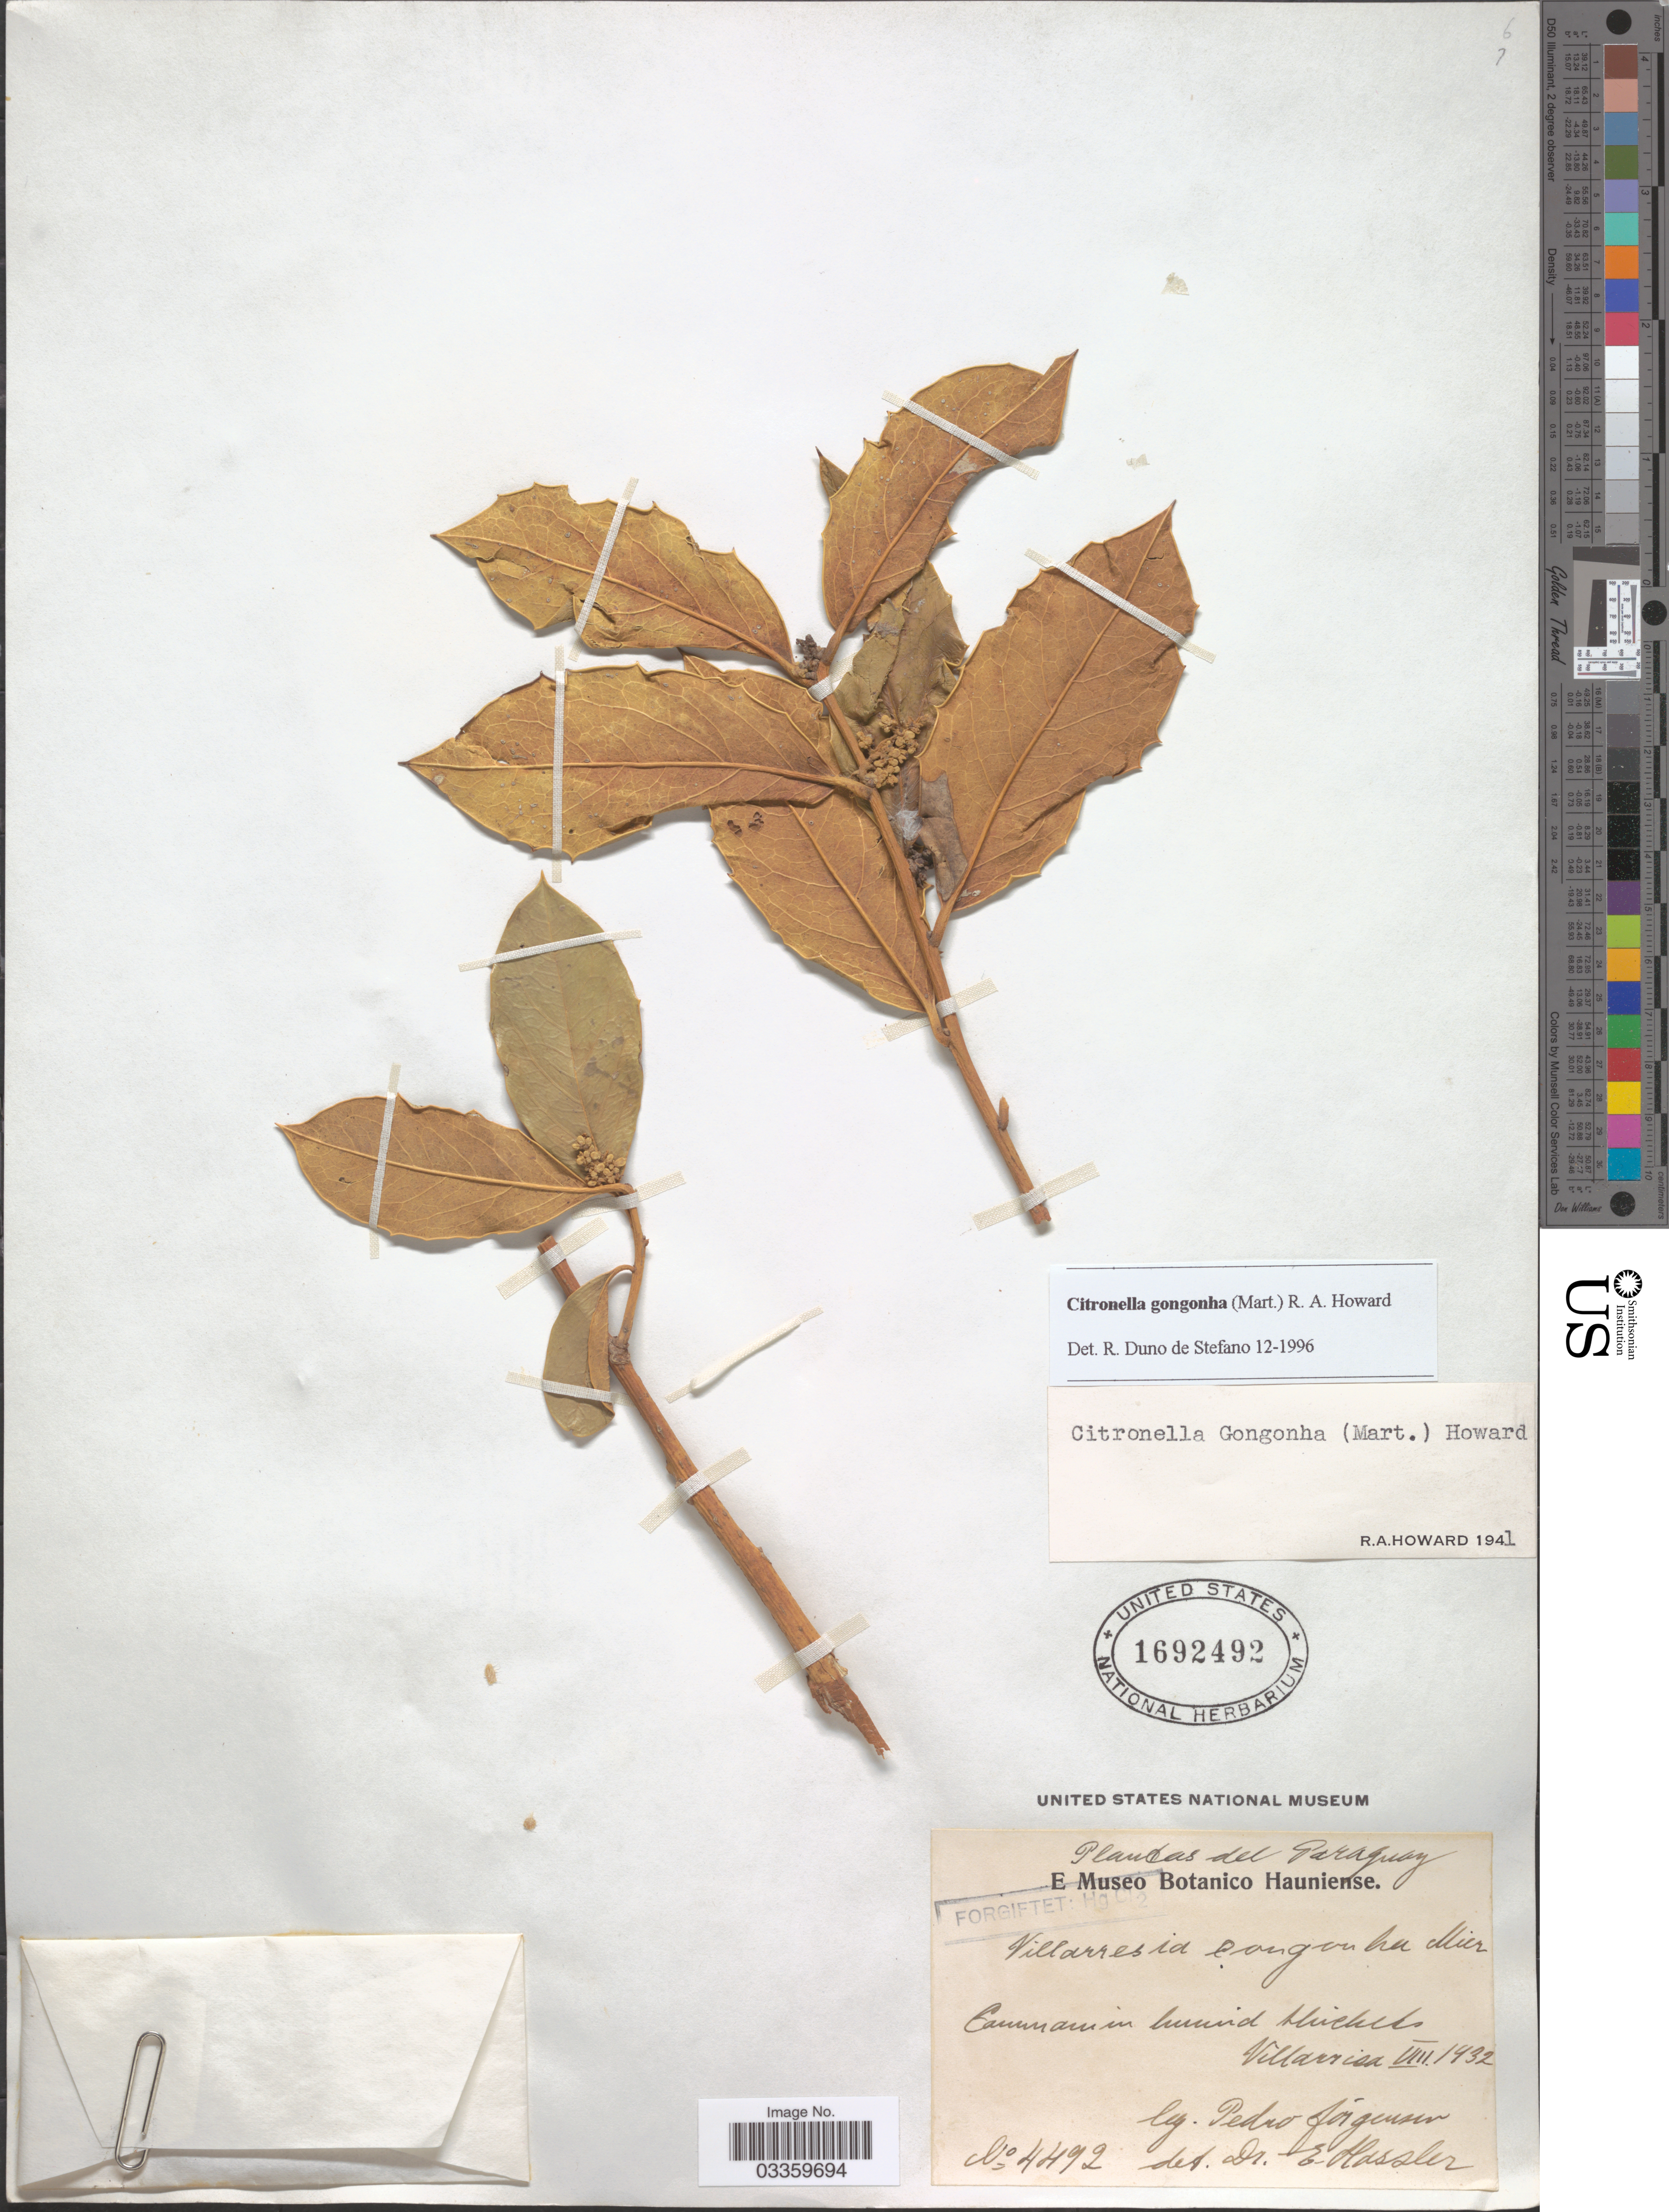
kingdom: Plantae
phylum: Tracheophyta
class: Magnoliopsida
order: Cardiopteridales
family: Cardiopteridaceae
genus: Citronella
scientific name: Citronella gongonha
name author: (Mart.) R.A. Howard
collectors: P. Jörgensen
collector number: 4492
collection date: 1932-08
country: Paraguay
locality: Villarrica.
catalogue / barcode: US 1692492